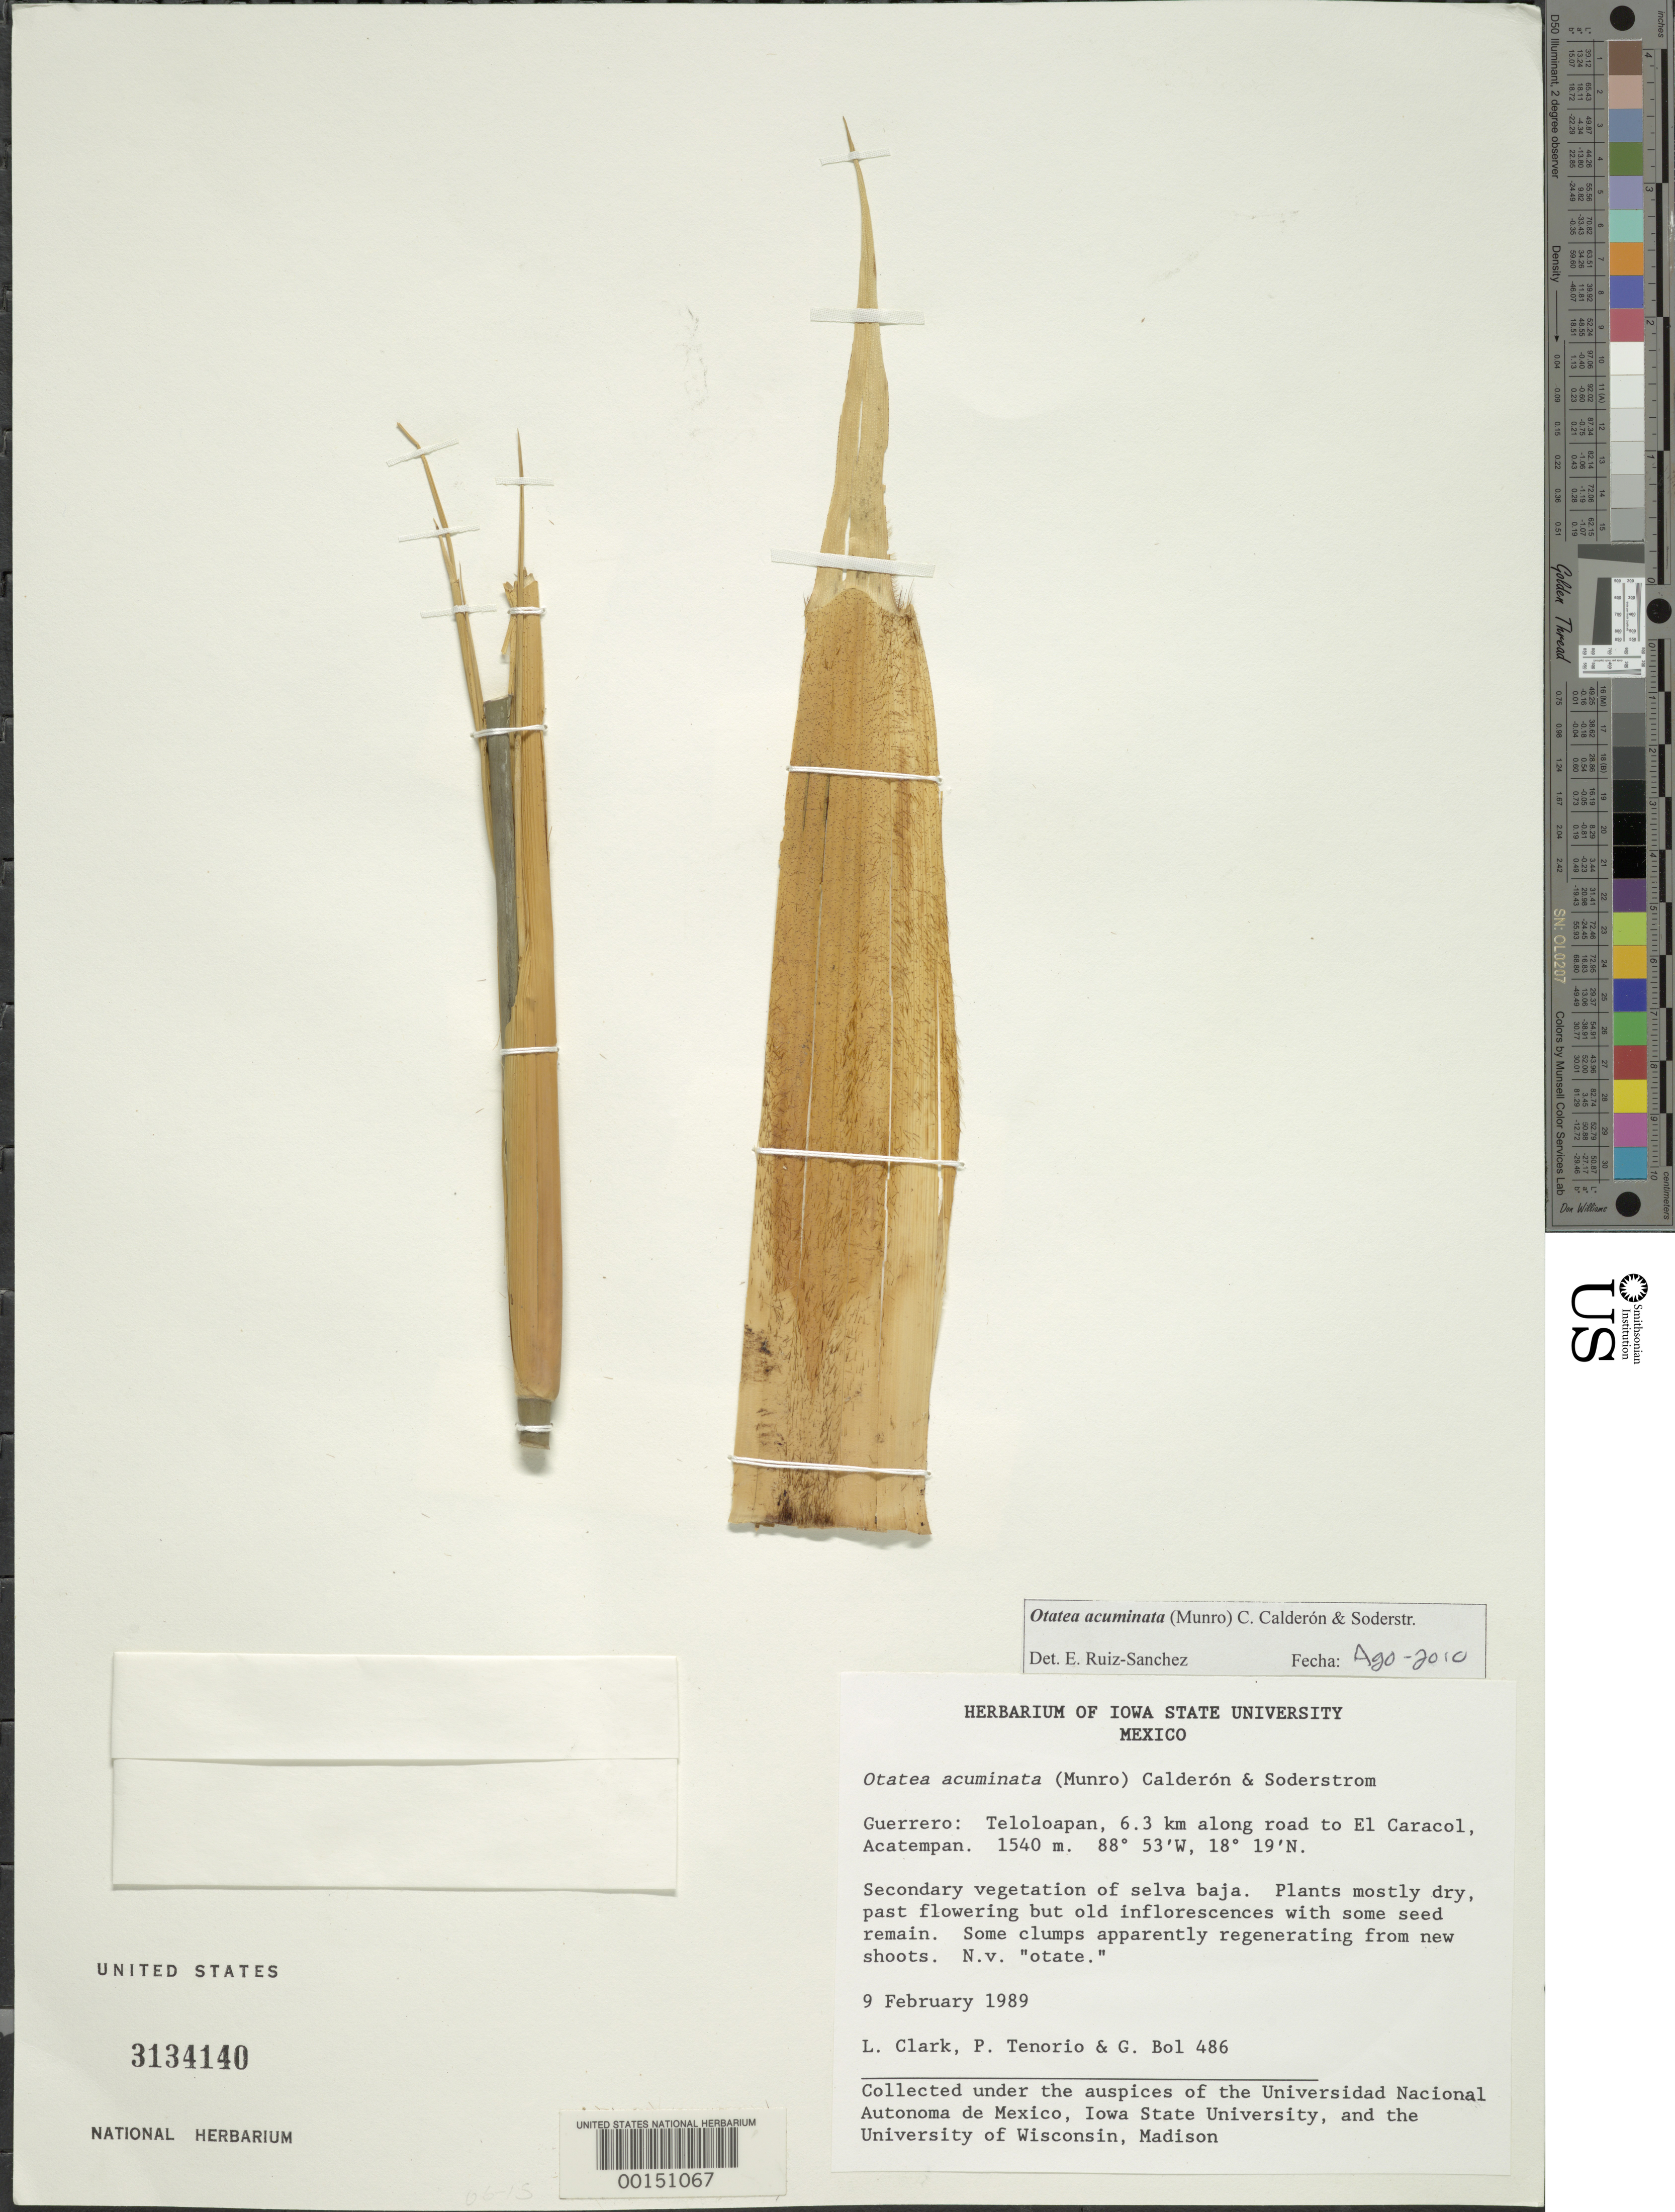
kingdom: Plantae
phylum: Tracheophyta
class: Liliopsida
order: Poales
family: Poaceae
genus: Otatea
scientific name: Otatea acuminata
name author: (Munro) C. E. Calderón & Soderstr.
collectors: L. G. Clark, P. Tenorio L. & G. Bol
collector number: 486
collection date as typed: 08 Feb 1989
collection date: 1989-02-08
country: Mexico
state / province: Guerrero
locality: Telolopan, 6.3 km along rd to El Caracol, Acatempan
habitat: Secondary vegatation of selva baja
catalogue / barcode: US 3134140